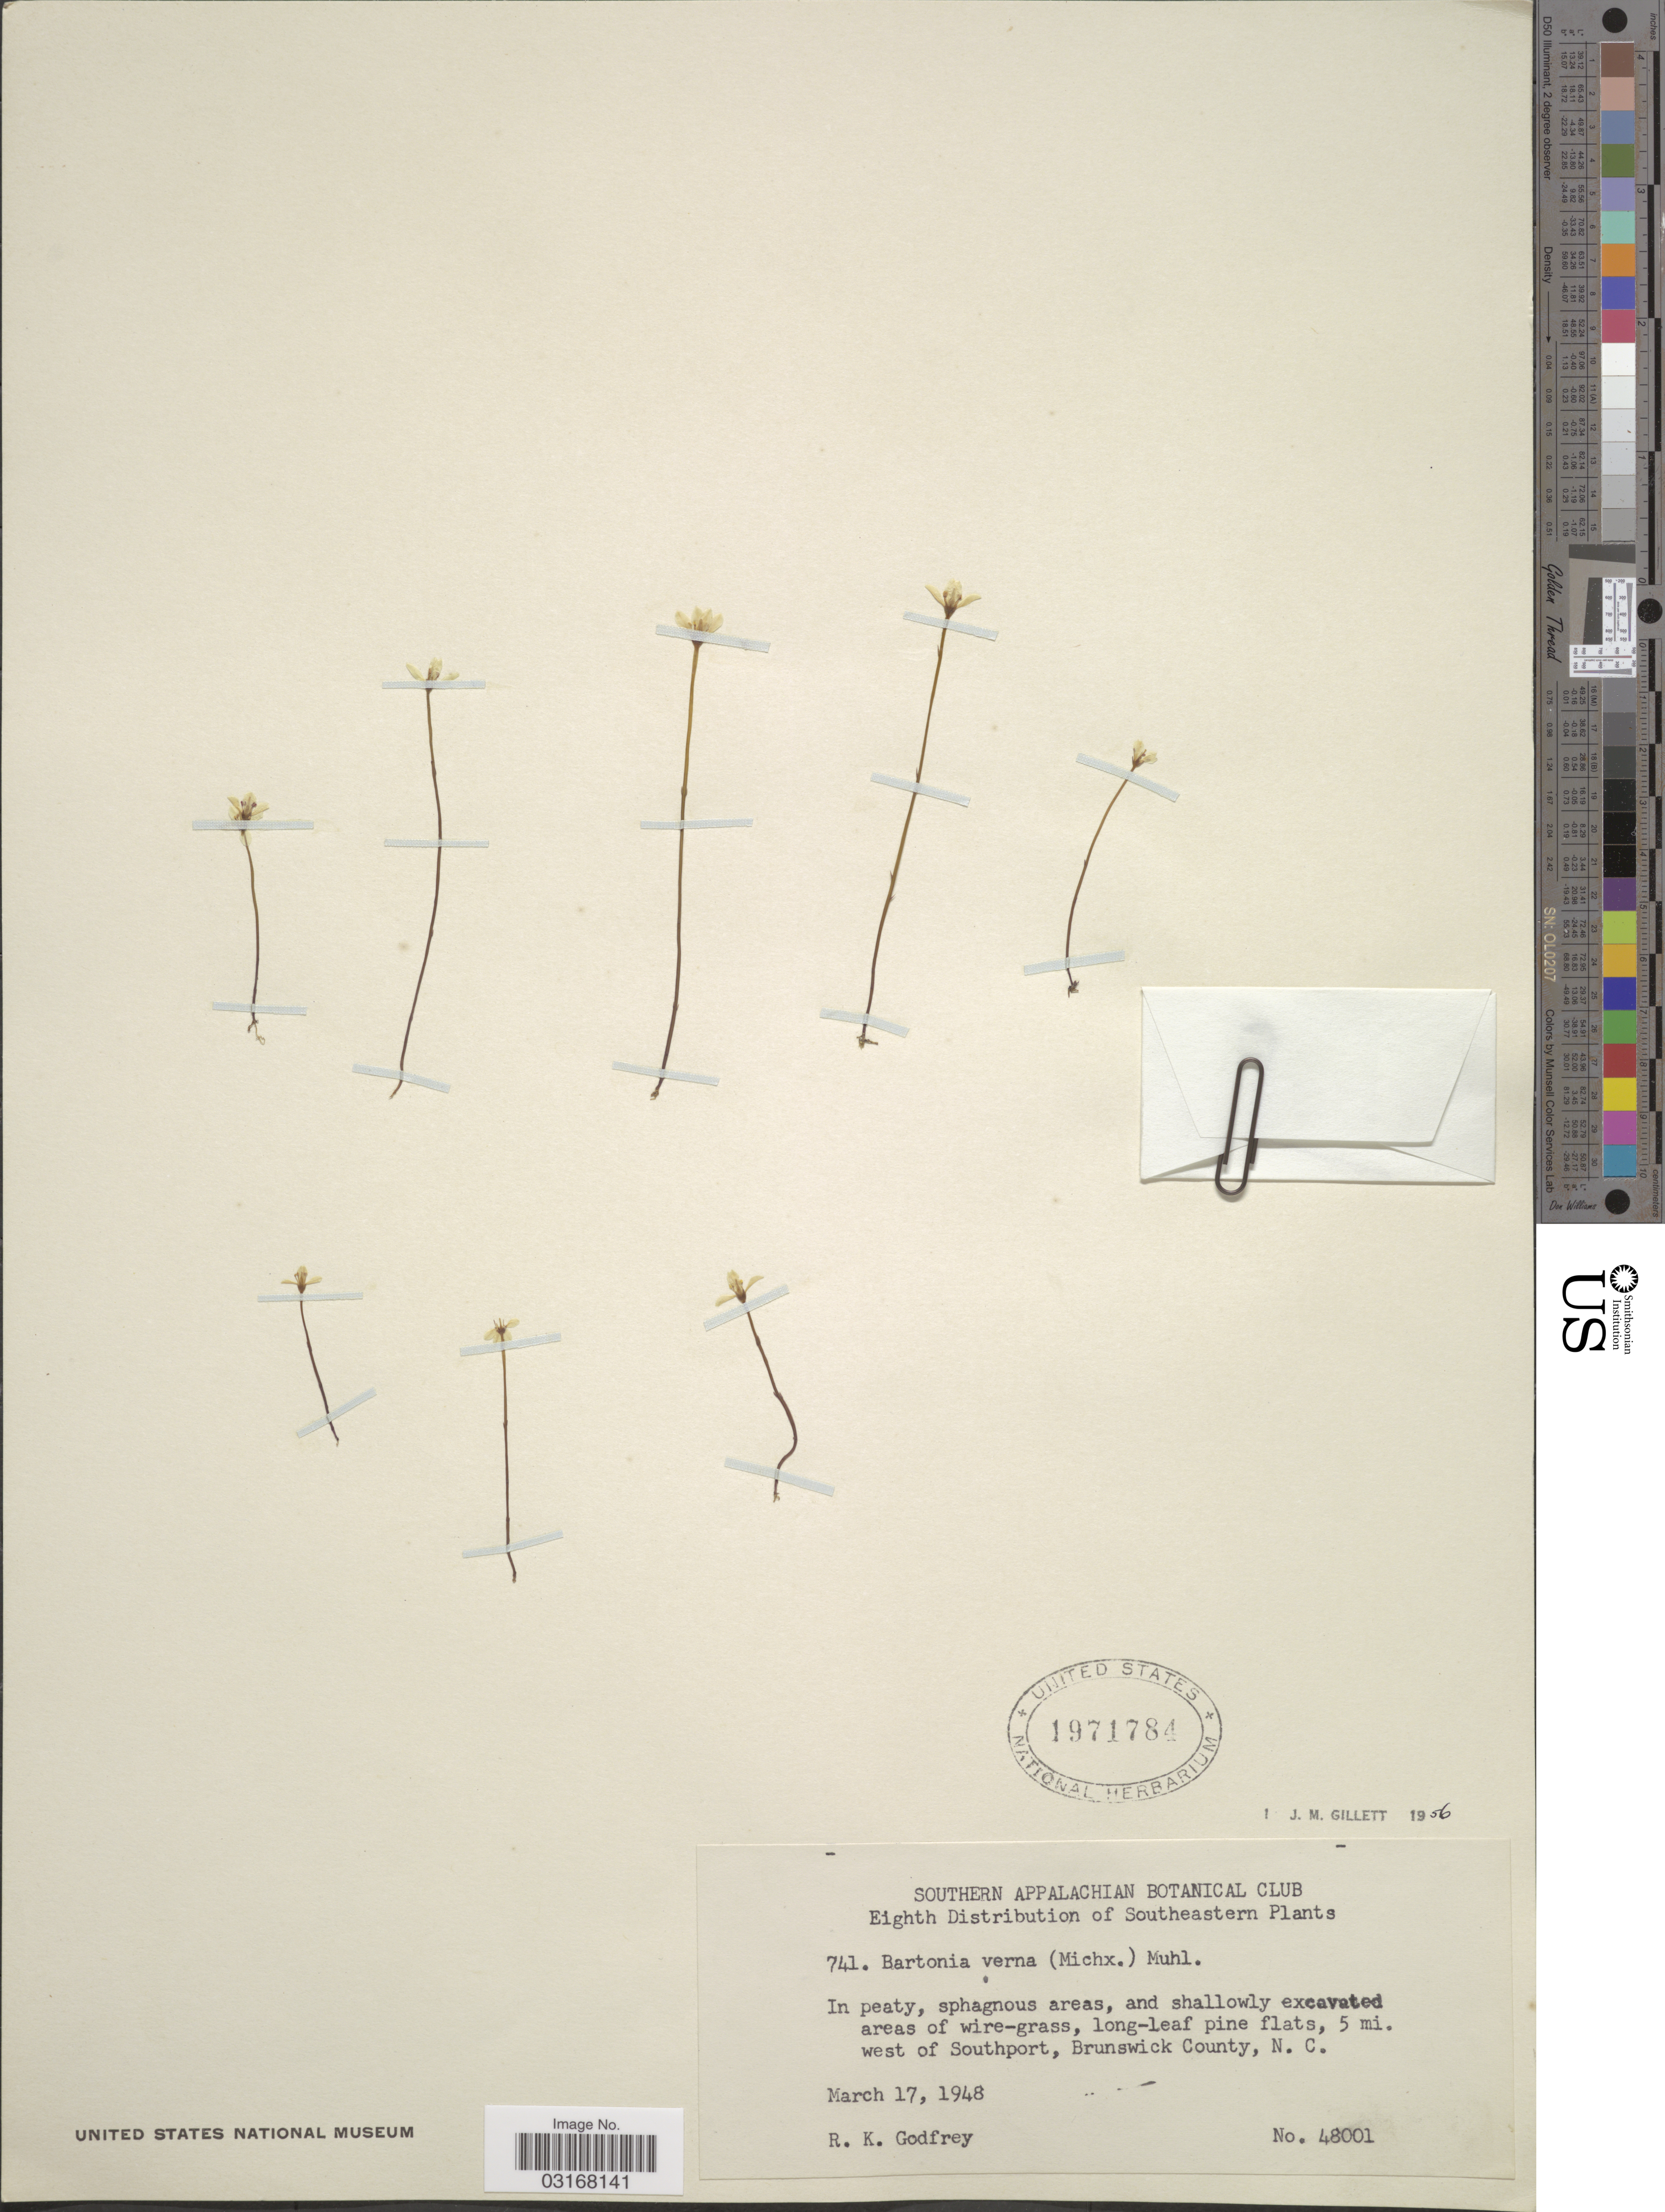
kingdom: Plantae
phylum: Tracheophyta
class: Magnoliopsida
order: Gentianales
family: Gentianaceae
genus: Bartonia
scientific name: Bartonia verna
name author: Muhl. ex A. Gray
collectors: R. K. Godfrey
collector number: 741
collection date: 1948-03-17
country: United States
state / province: North Carolina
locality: Southeastern. 5 mi. west of Southport, Brunswick County, N. C.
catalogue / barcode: US 1971784